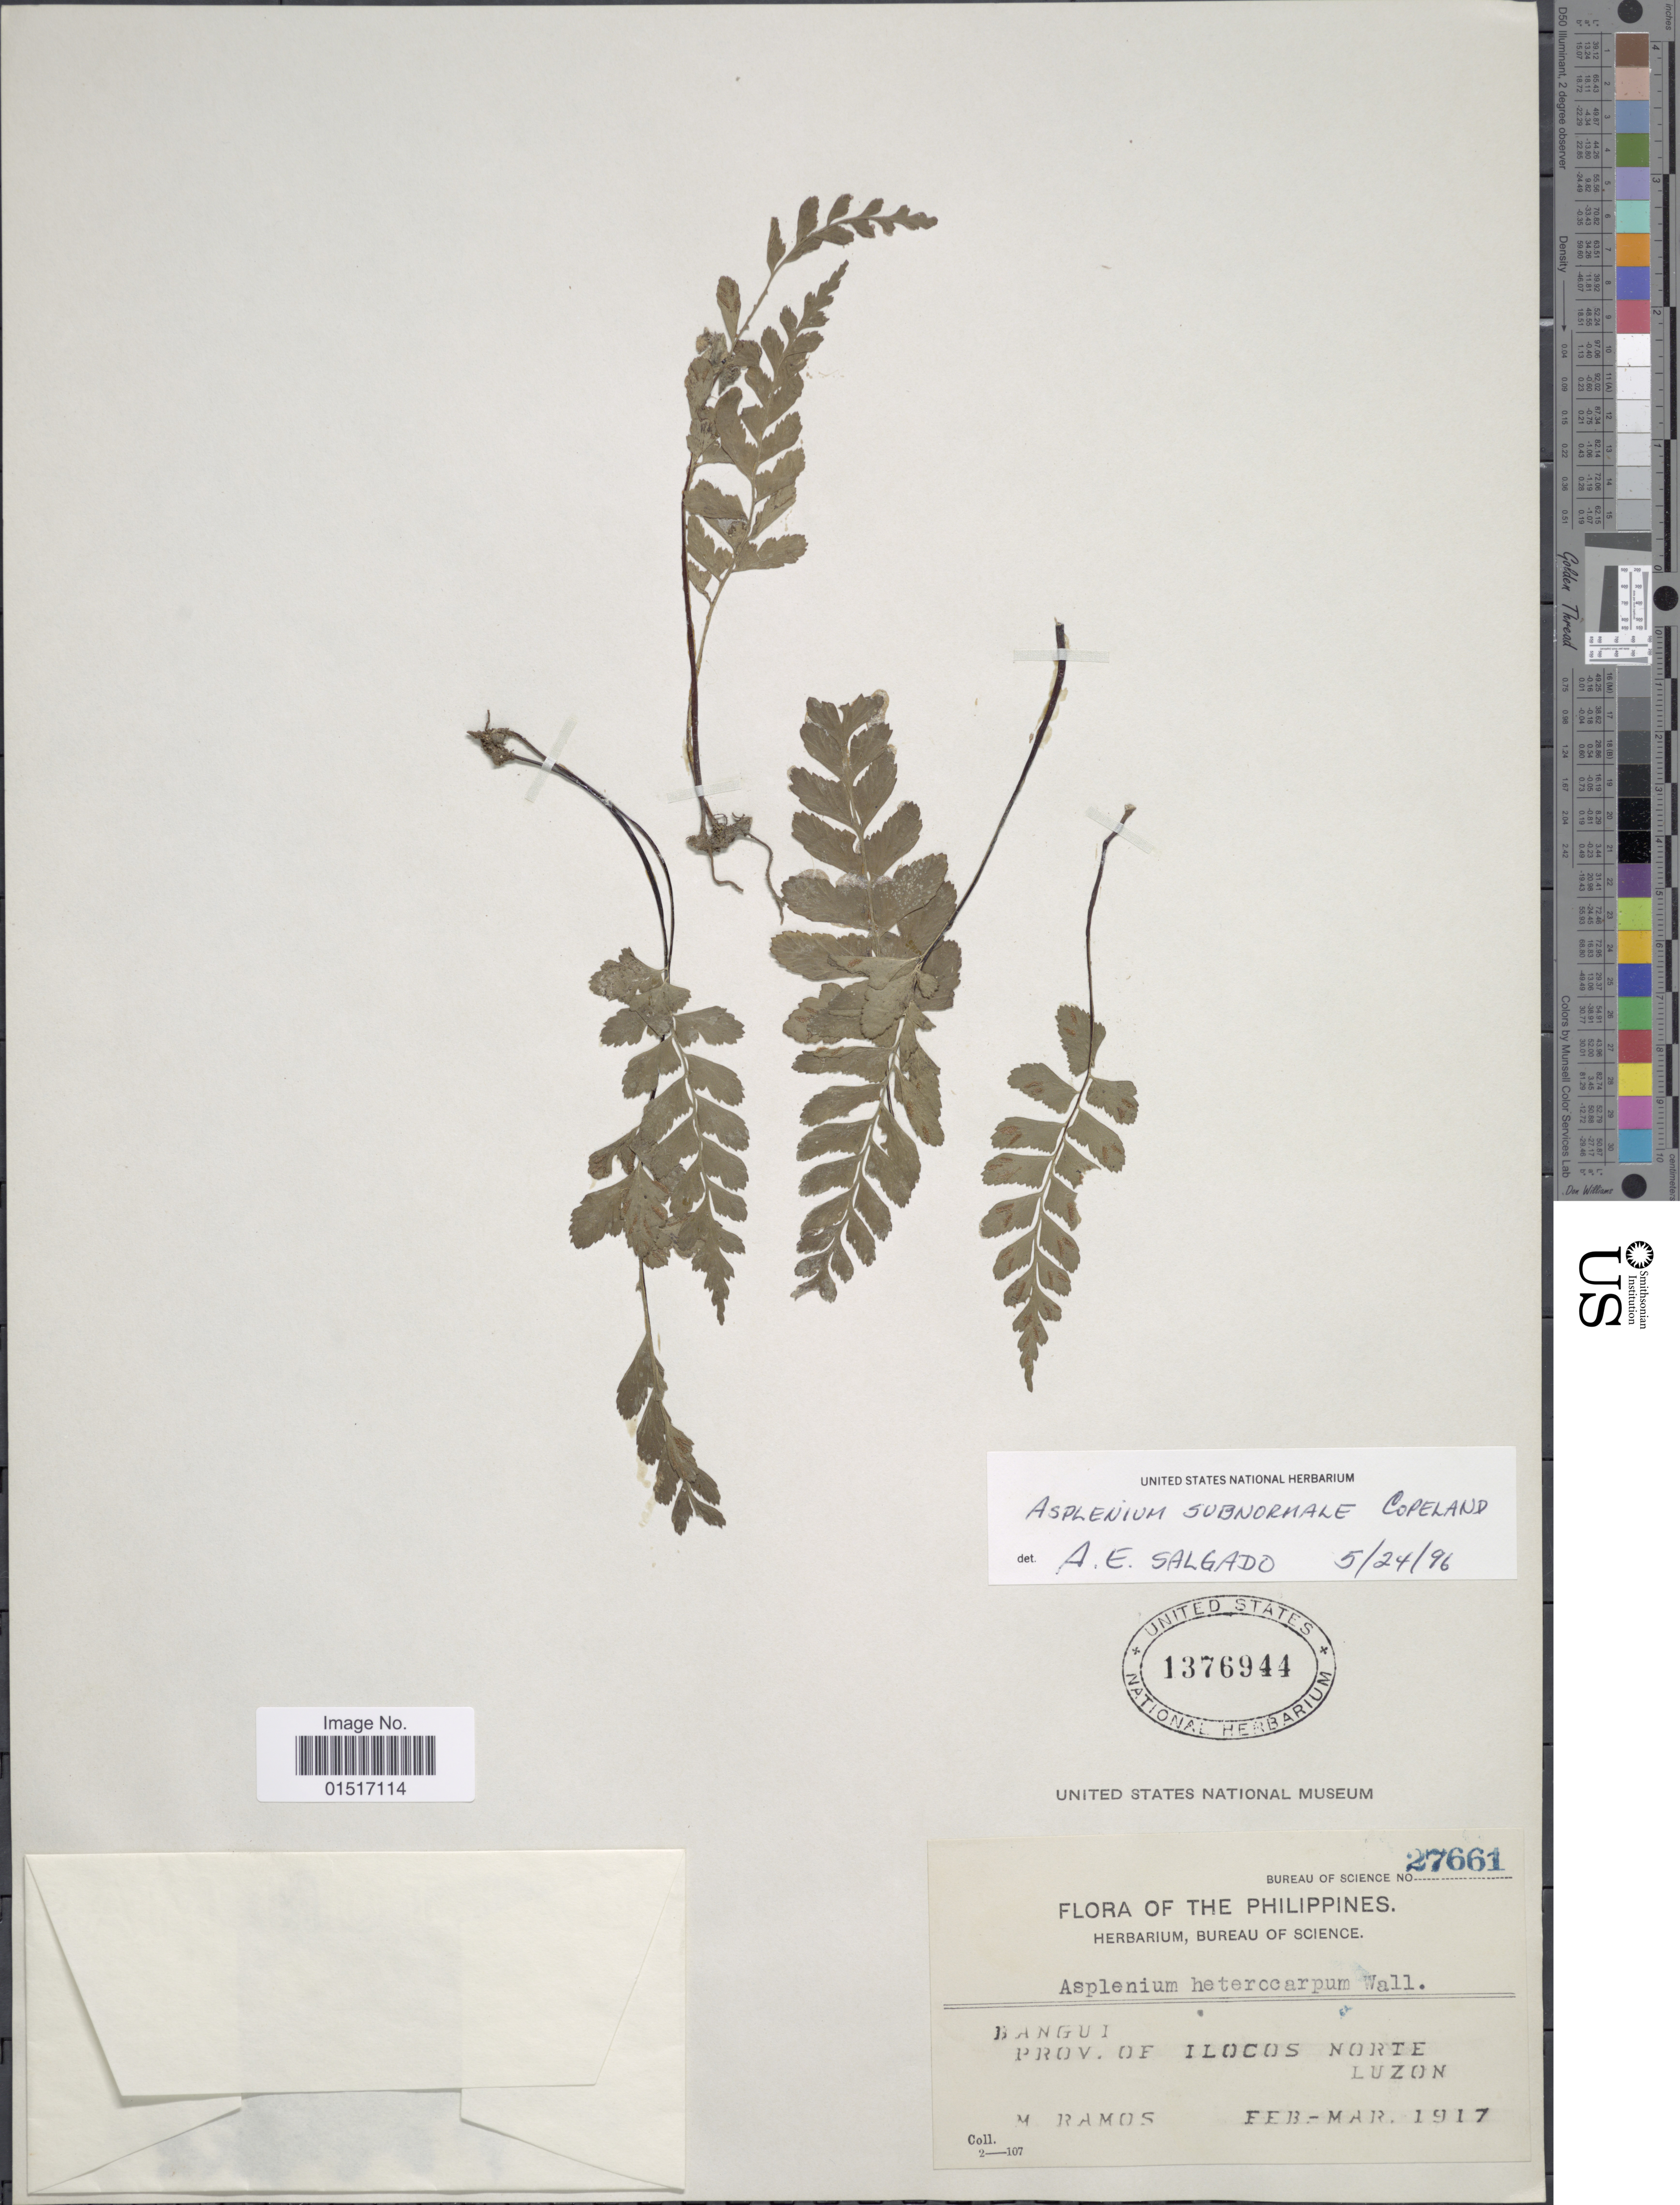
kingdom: Plantae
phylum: Tracheophyta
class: Polypodiopsida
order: Polypodiales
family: Aspleniaceae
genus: Asplenium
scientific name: Asplenium subnormale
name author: Copel.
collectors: M. Ramos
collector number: Bureau of Science 27661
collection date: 1917-02/1917-03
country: Philippines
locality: Bangui. Prov. of Ilocos. Norte Luzon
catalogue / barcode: US 1376944